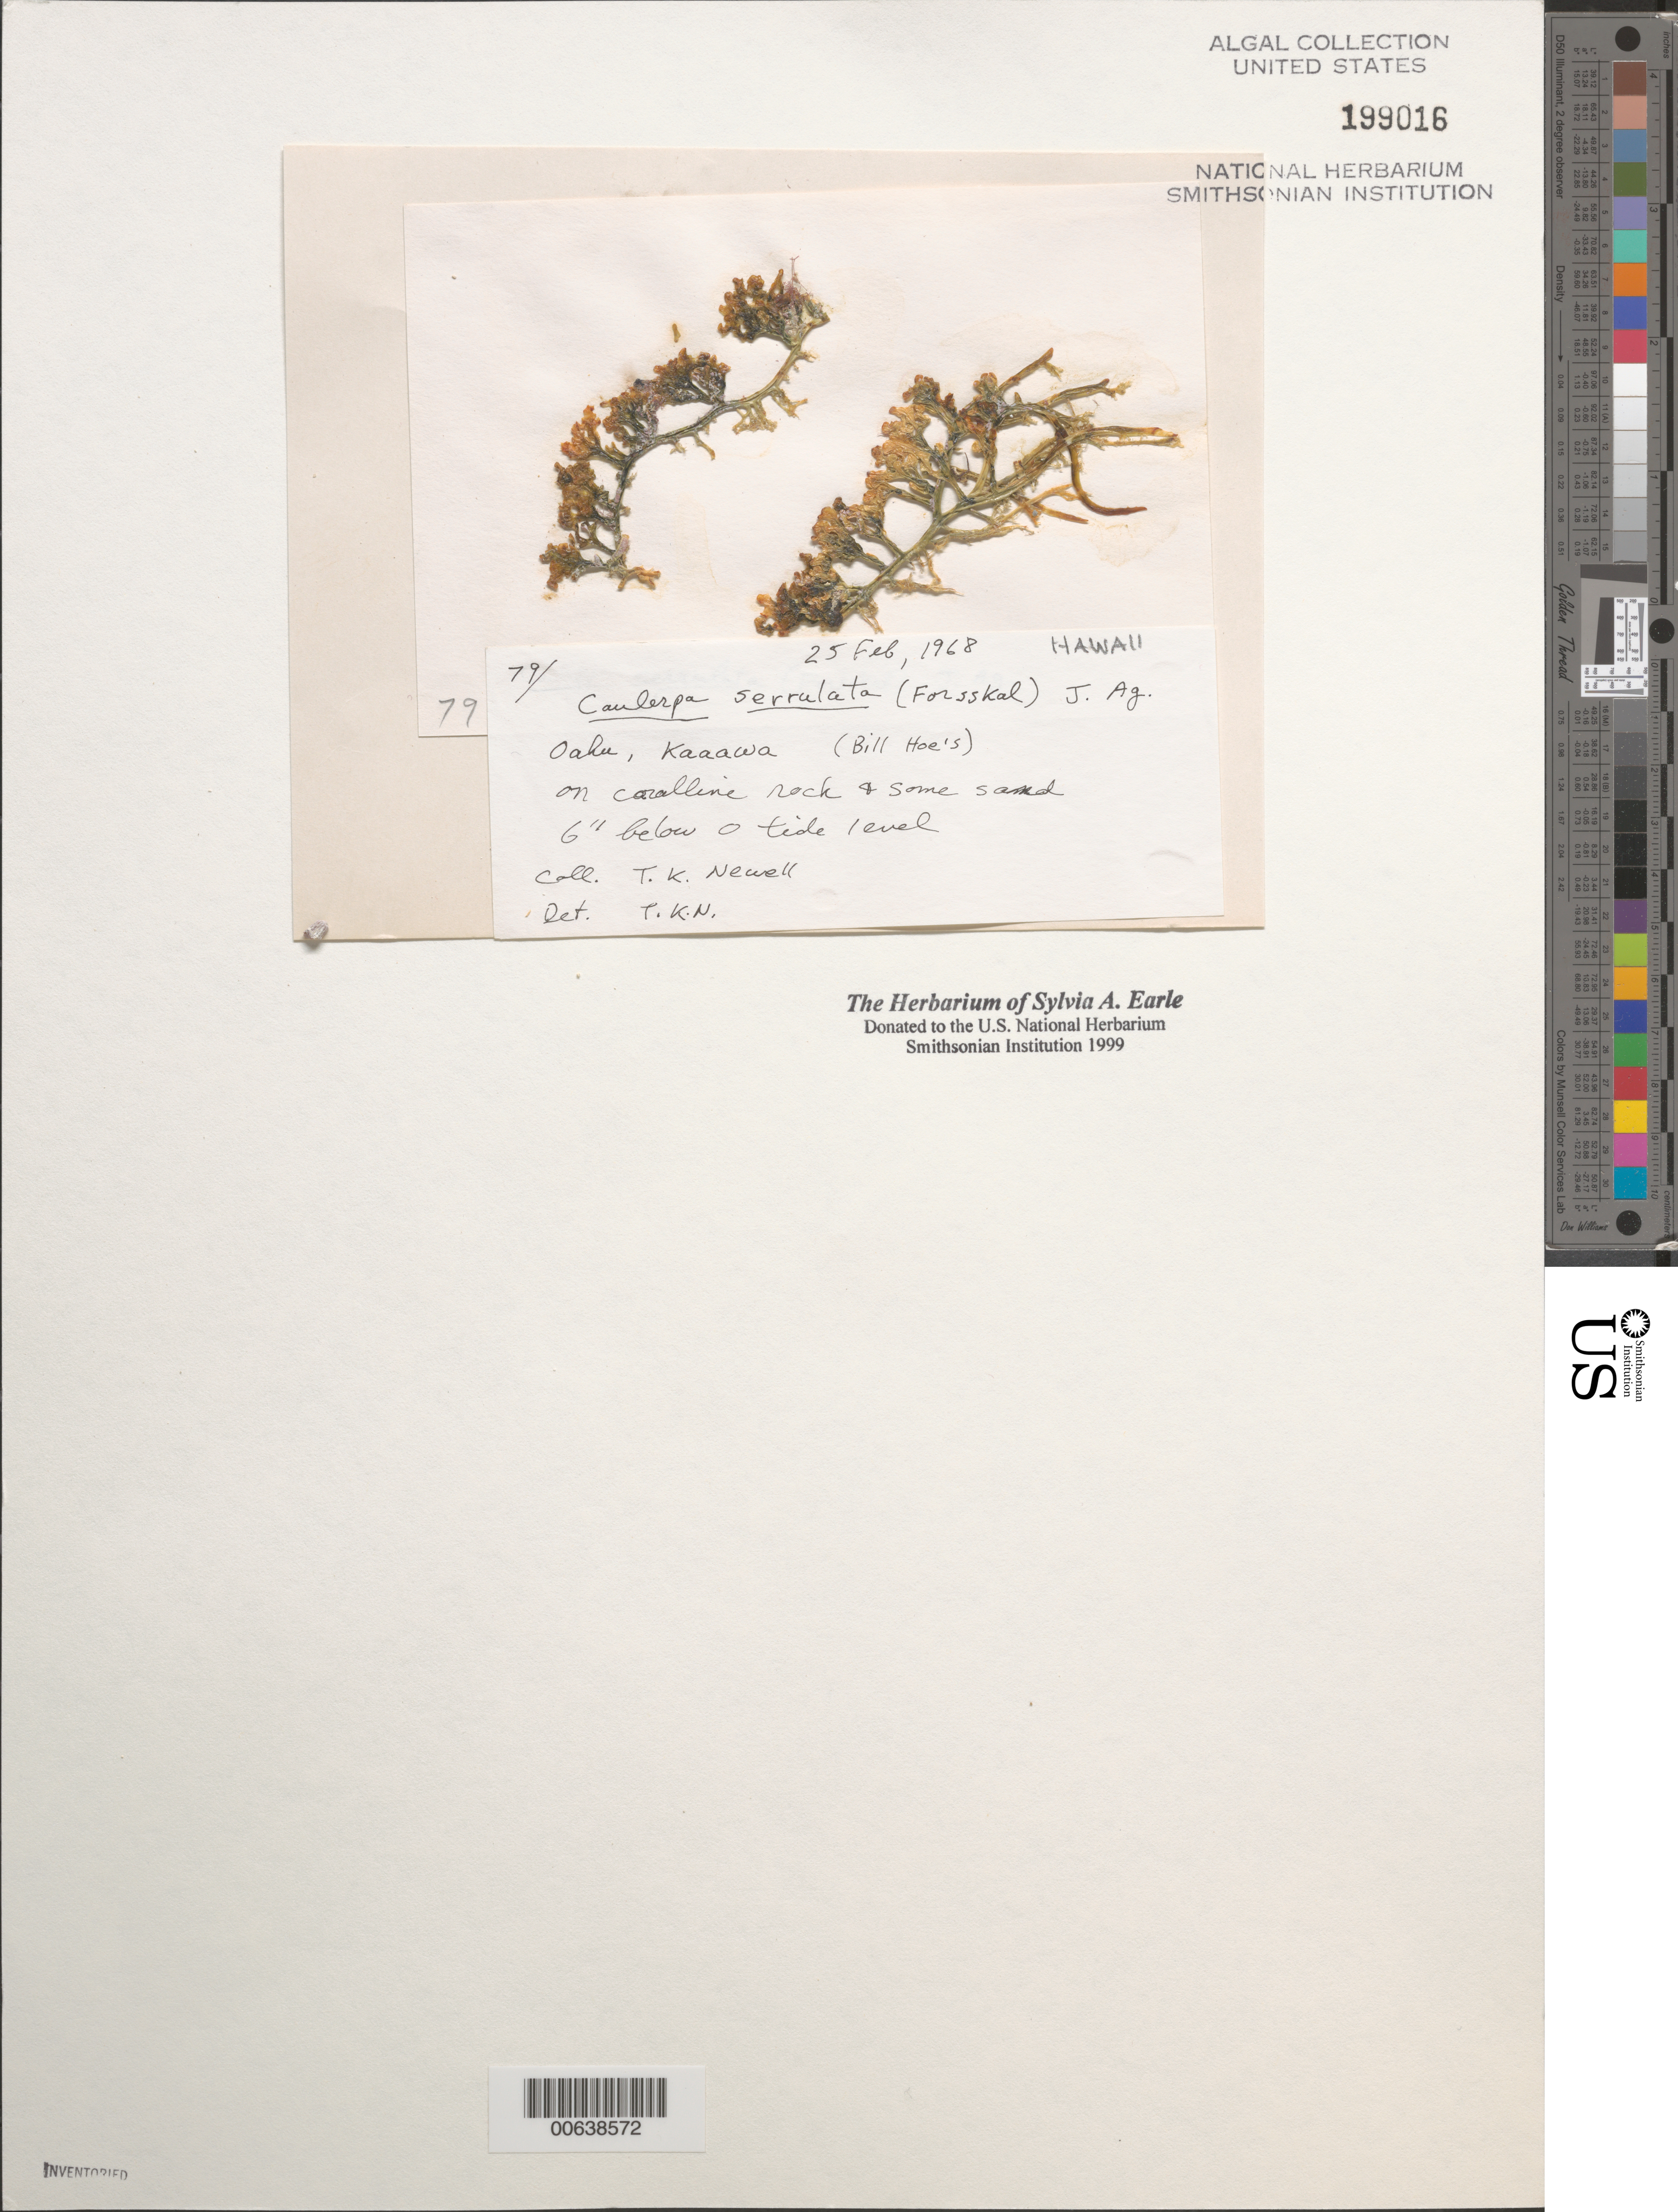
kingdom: Plantae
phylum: Chlorophyta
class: Ulvophyceae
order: Bryopsidales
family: Caulerpaceae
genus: Caulerpa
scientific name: Caulerpa serrulata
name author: (Forssk.) J. Agardh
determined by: Newell, Thomas K.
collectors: T. K. Newell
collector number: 79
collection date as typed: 25 Feb 1968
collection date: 1968-02-25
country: United States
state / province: Hawaii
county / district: Honolulu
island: Oahu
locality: Kaaawa, Bill Hoe's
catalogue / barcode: US 199016